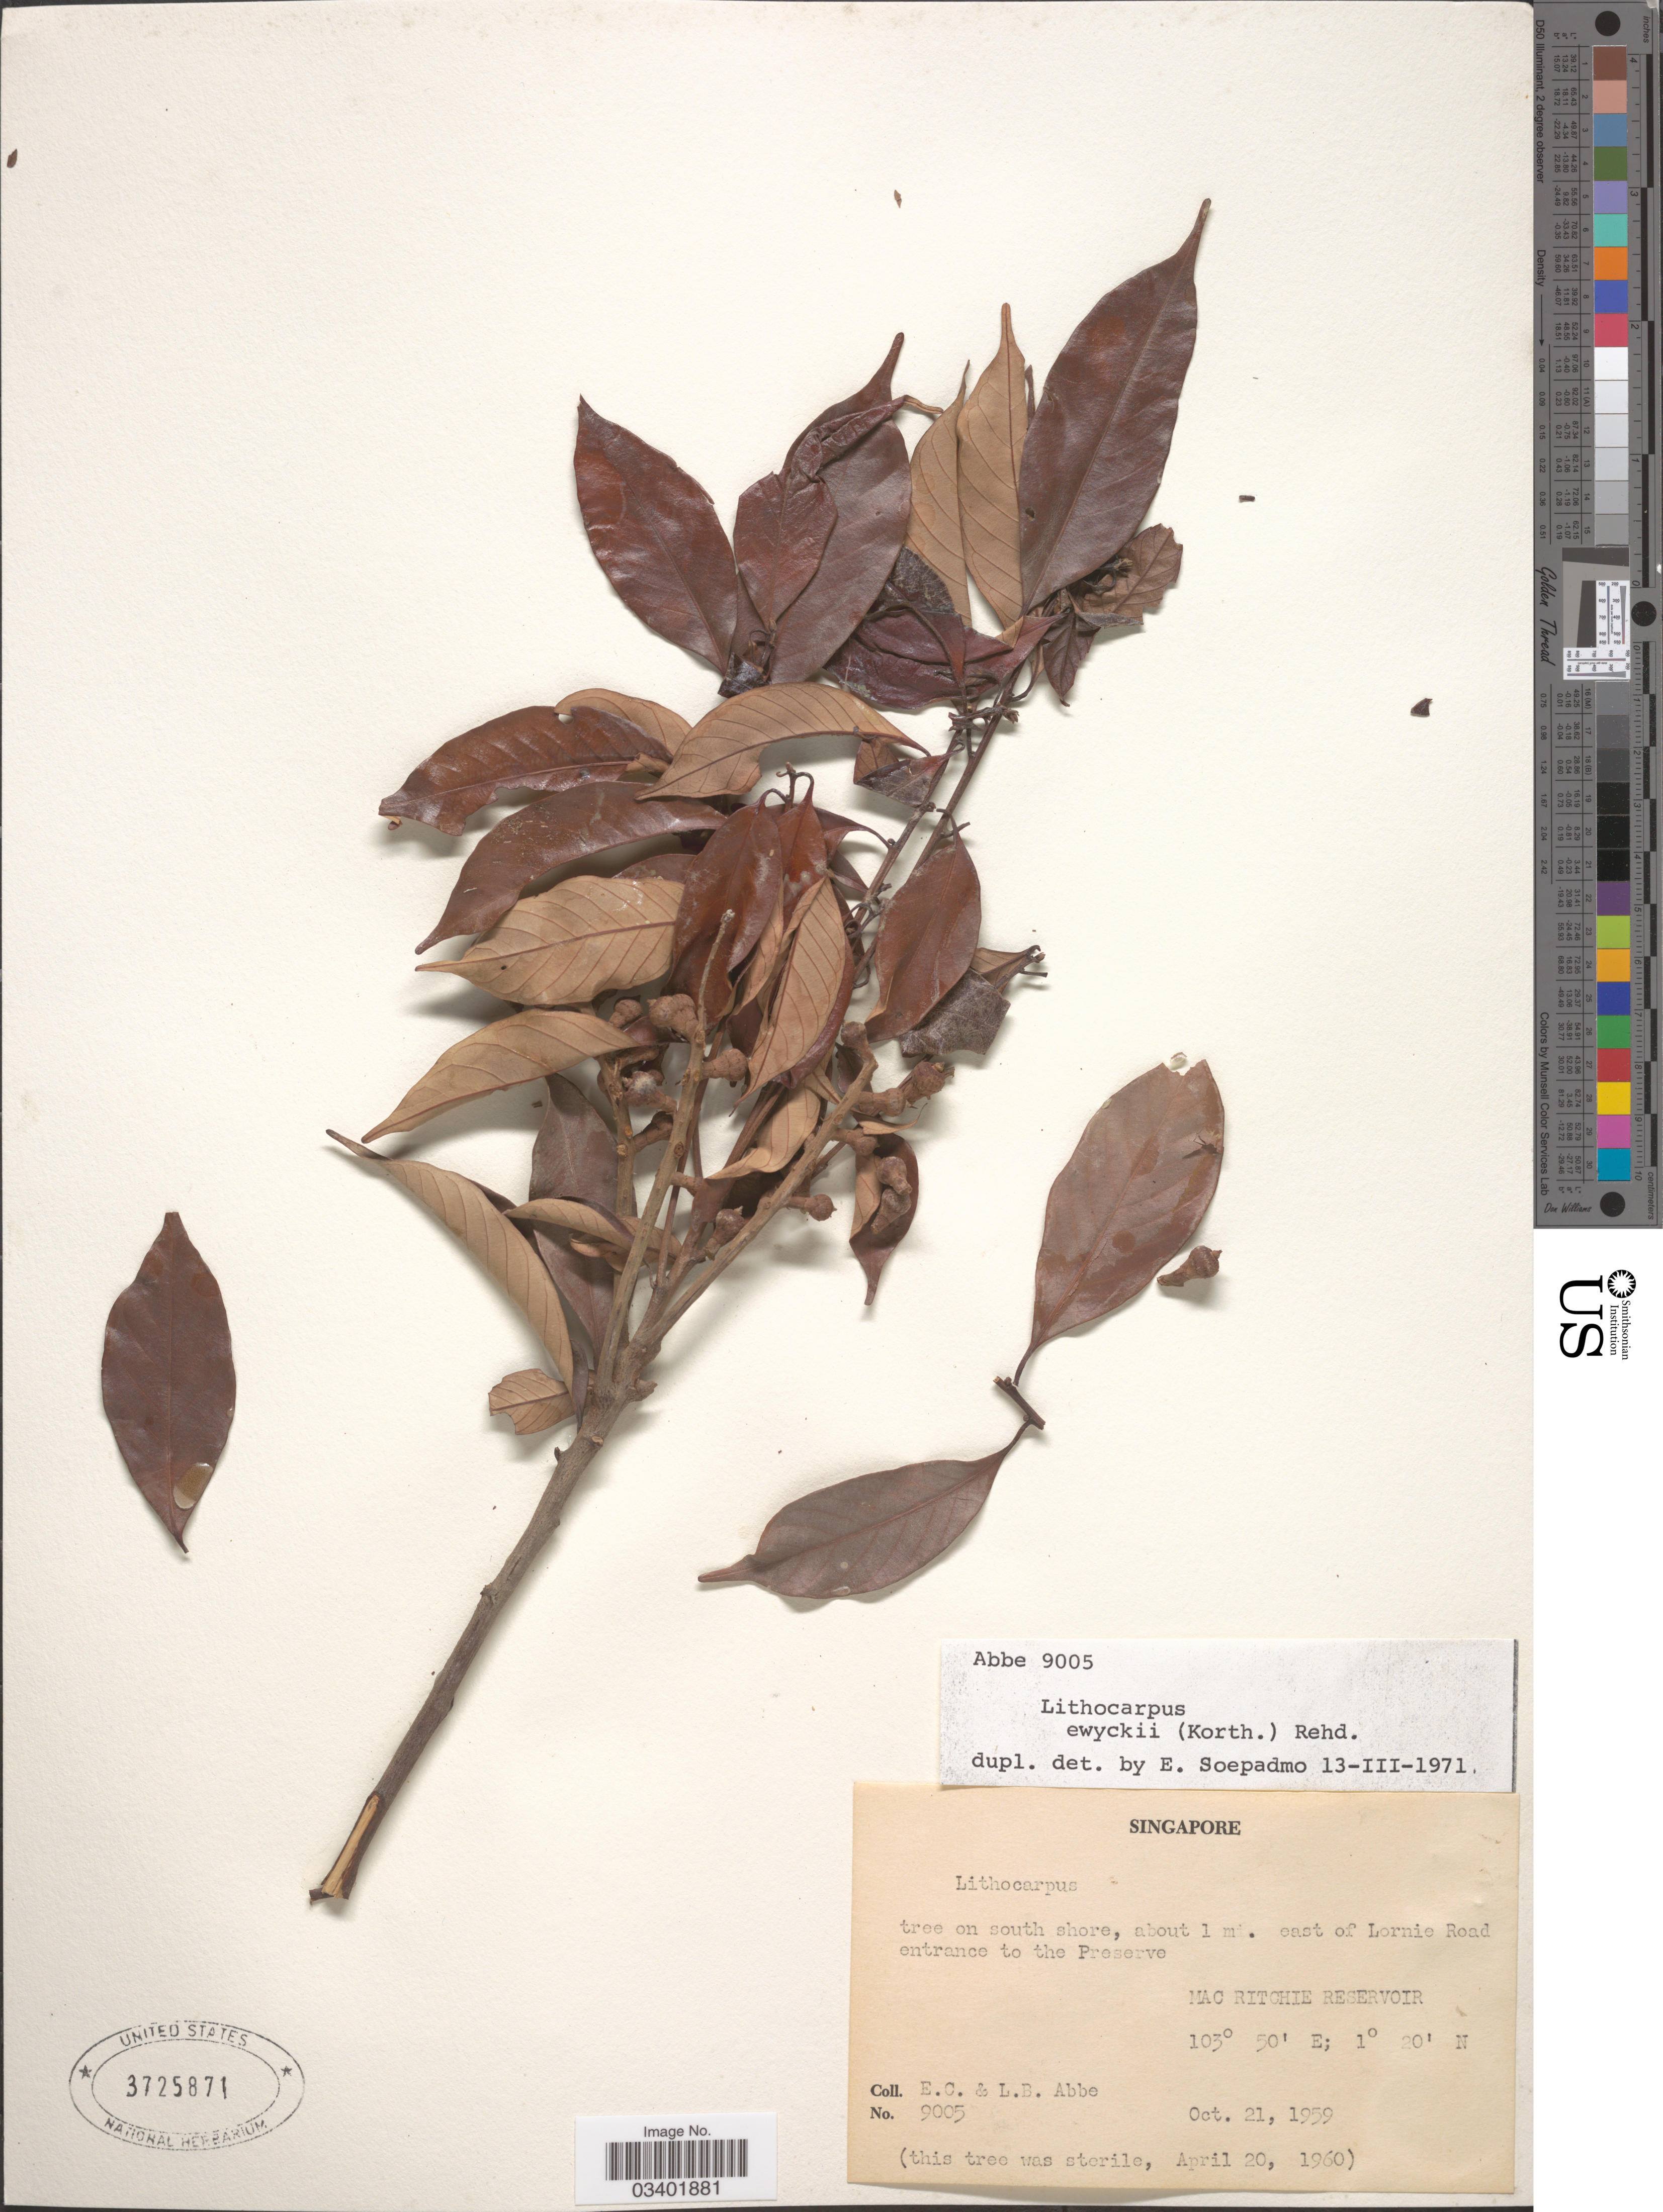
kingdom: Plantae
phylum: Tracheophyta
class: Magnoliopsida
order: Fagales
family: Fagaceae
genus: Lithocarpus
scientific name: Lithocarpus ewyckii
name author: (Korth.) Rehder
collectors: E. C. Abbe & L. B. Abbe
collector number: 9005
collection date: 1959-10-21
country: Singapore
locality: On south shore, about 1 mi. east of Lornie Road entrance to the Preserve. Mac Ritchie Reservoir.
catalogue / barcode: US 3725871